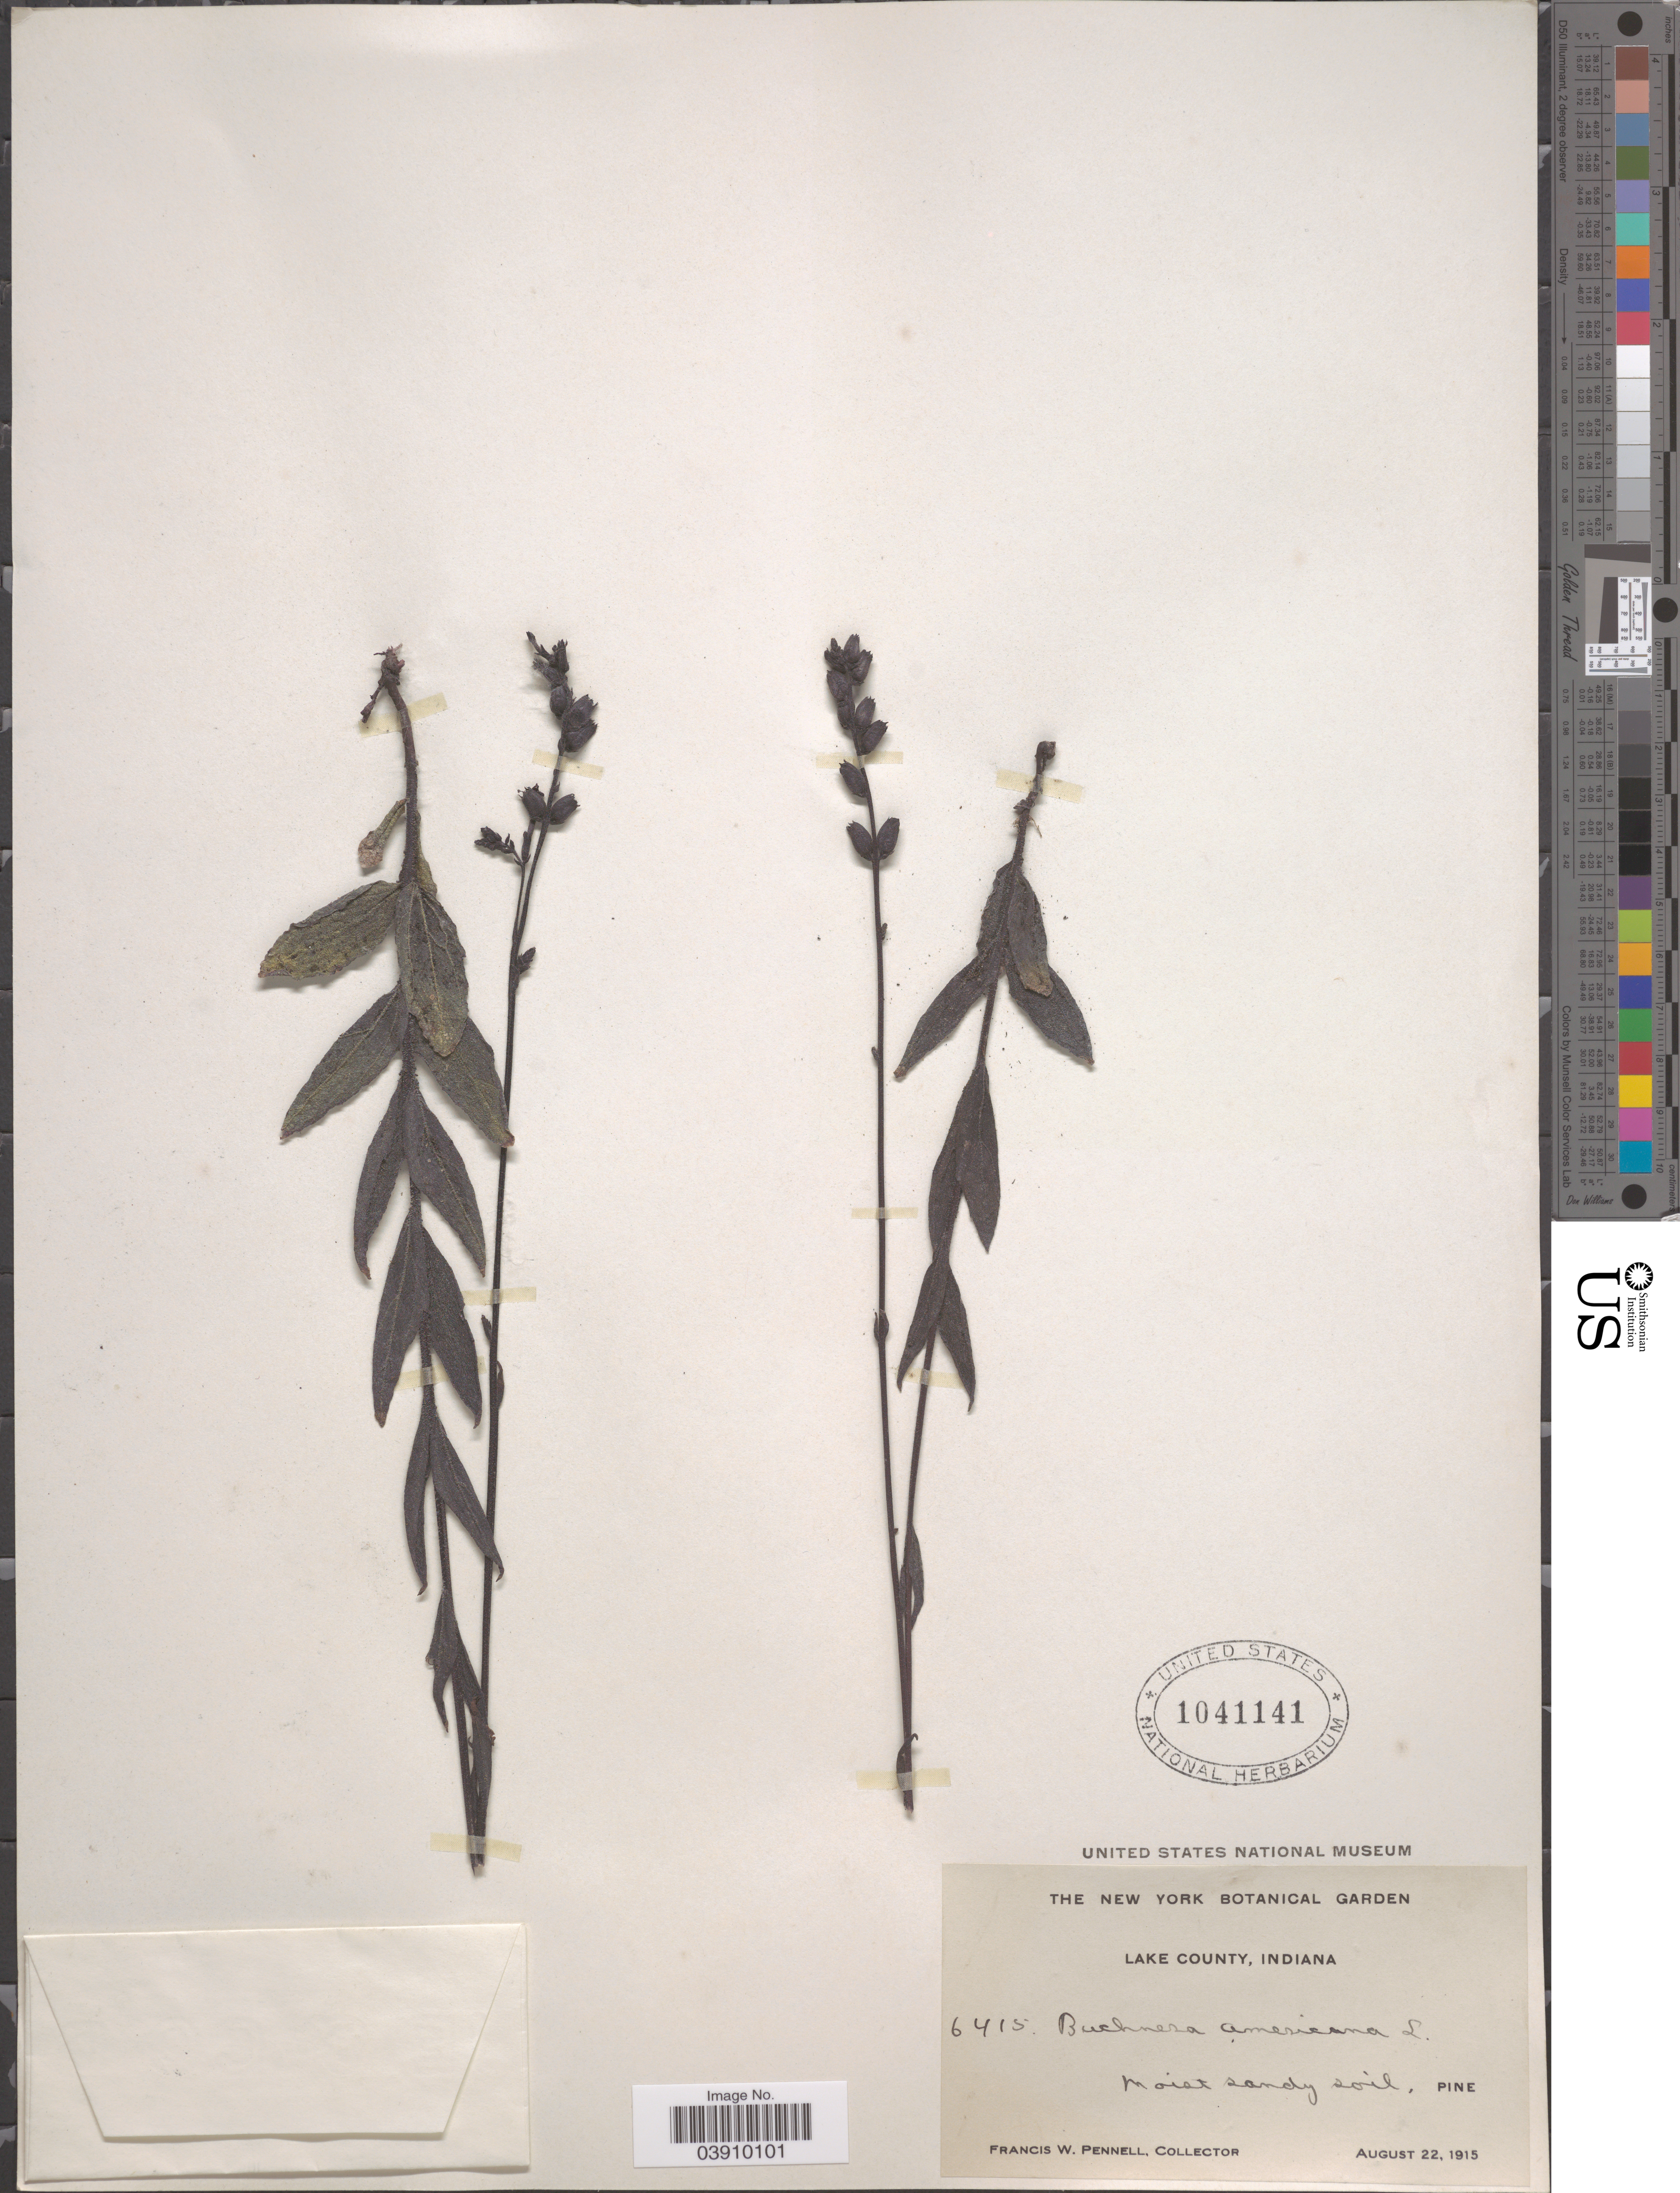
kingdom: Plantae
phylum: Tracheophyta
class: Magnoliopsida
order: Lamiales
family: Orobanchaceae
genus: Buchnera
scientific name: Buchnera americana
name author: L.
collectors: F. W. Pennell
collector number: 6415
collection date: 1915-08-22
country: United States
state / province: Indiana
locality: Lake County. Moist sandy soil, Pine.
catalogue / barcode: US 1041141